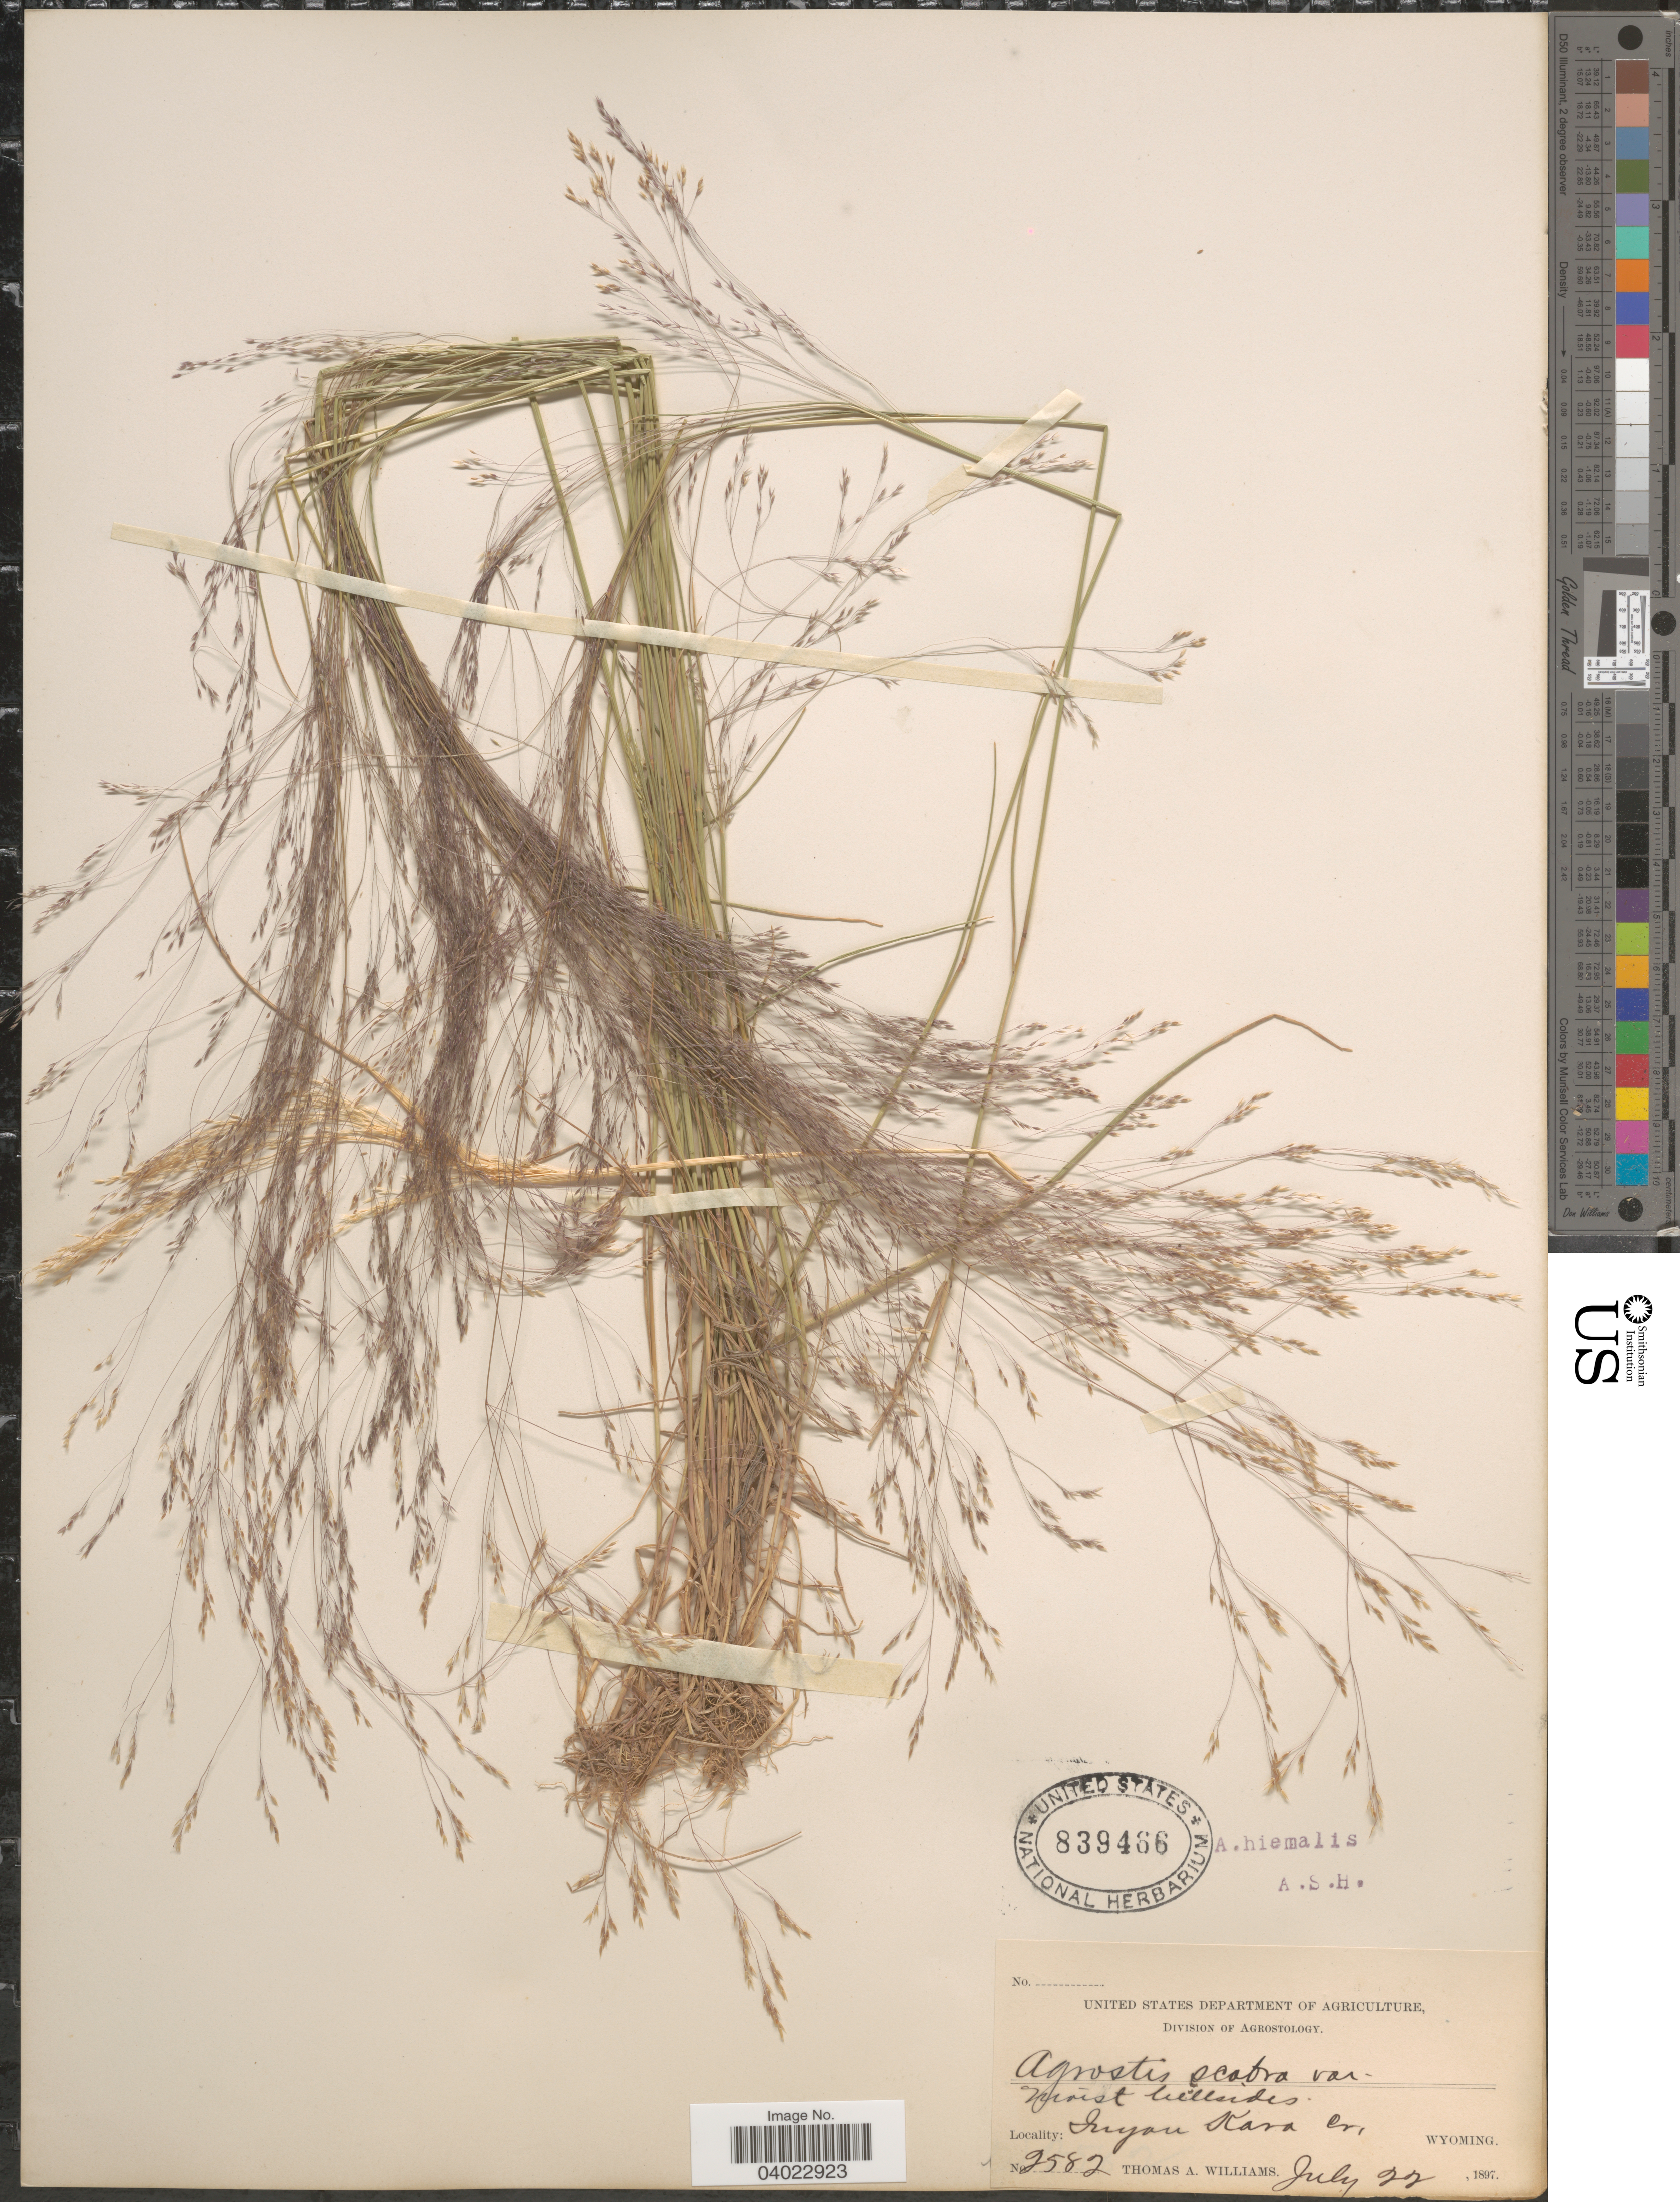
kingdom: Plantae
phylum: Tracheophyta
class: Liliopsida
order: Poales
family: Poaceae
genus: Agrostis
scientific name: Agrostis scabra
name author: Willd.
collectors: T. A. Williams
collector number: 2582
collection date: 1897-07-22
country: United States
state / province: Wyoming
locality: Inyon Kara Cr.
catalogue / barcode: US 839466